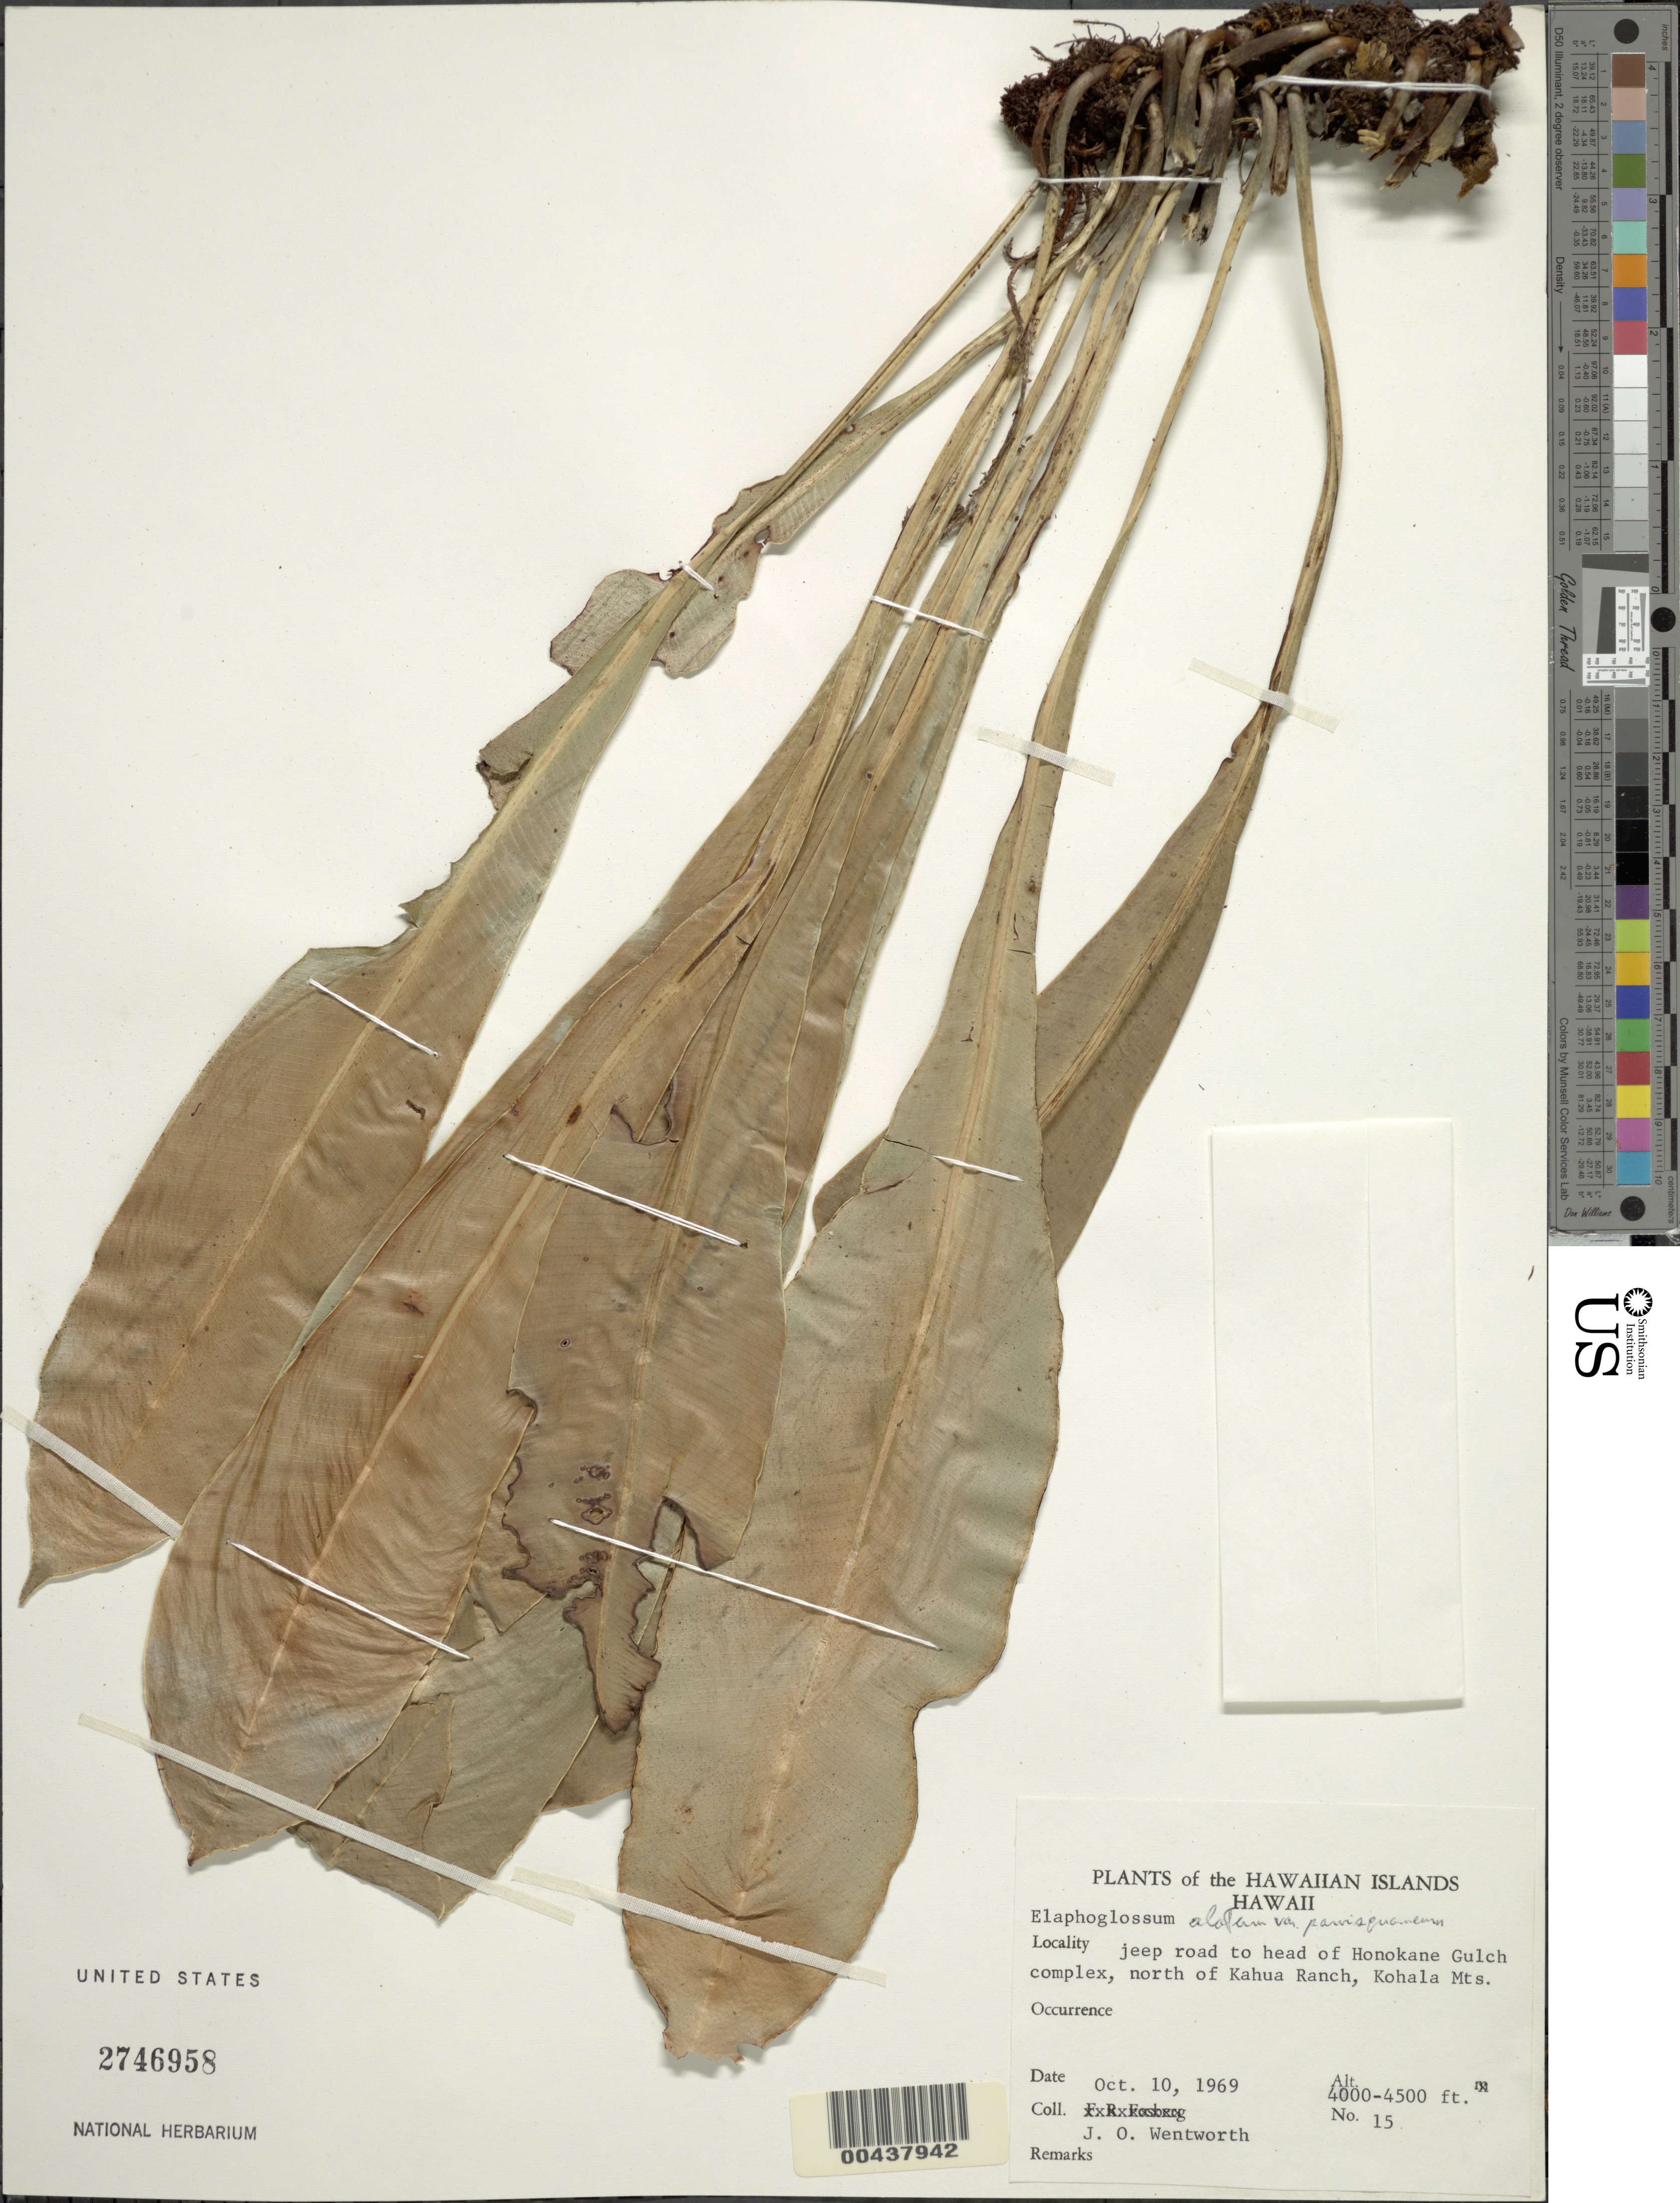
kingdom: Plantae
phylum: Tracheophyta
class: Polypodiopsida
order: Polypodiales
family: Dryopteridaceae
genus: Elaphoglossum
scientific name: Elaphoglossum parvisquameum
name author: Skottsb.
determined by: Wagner, W. L., (BOT), Smithsonian Institution - National Museum of Natural History (UNITED STATES)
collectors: J. Wentworth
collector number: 15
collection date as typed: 10 Oct 1969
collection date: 1969-10-10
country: United States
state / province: Hawaii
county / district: Hawaii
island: Hawaii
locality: Jeep road to head of Honokane Gulch complex, N of Kahua Ranch, Kohala Mts.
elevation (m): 1219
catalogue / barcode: US 2746958